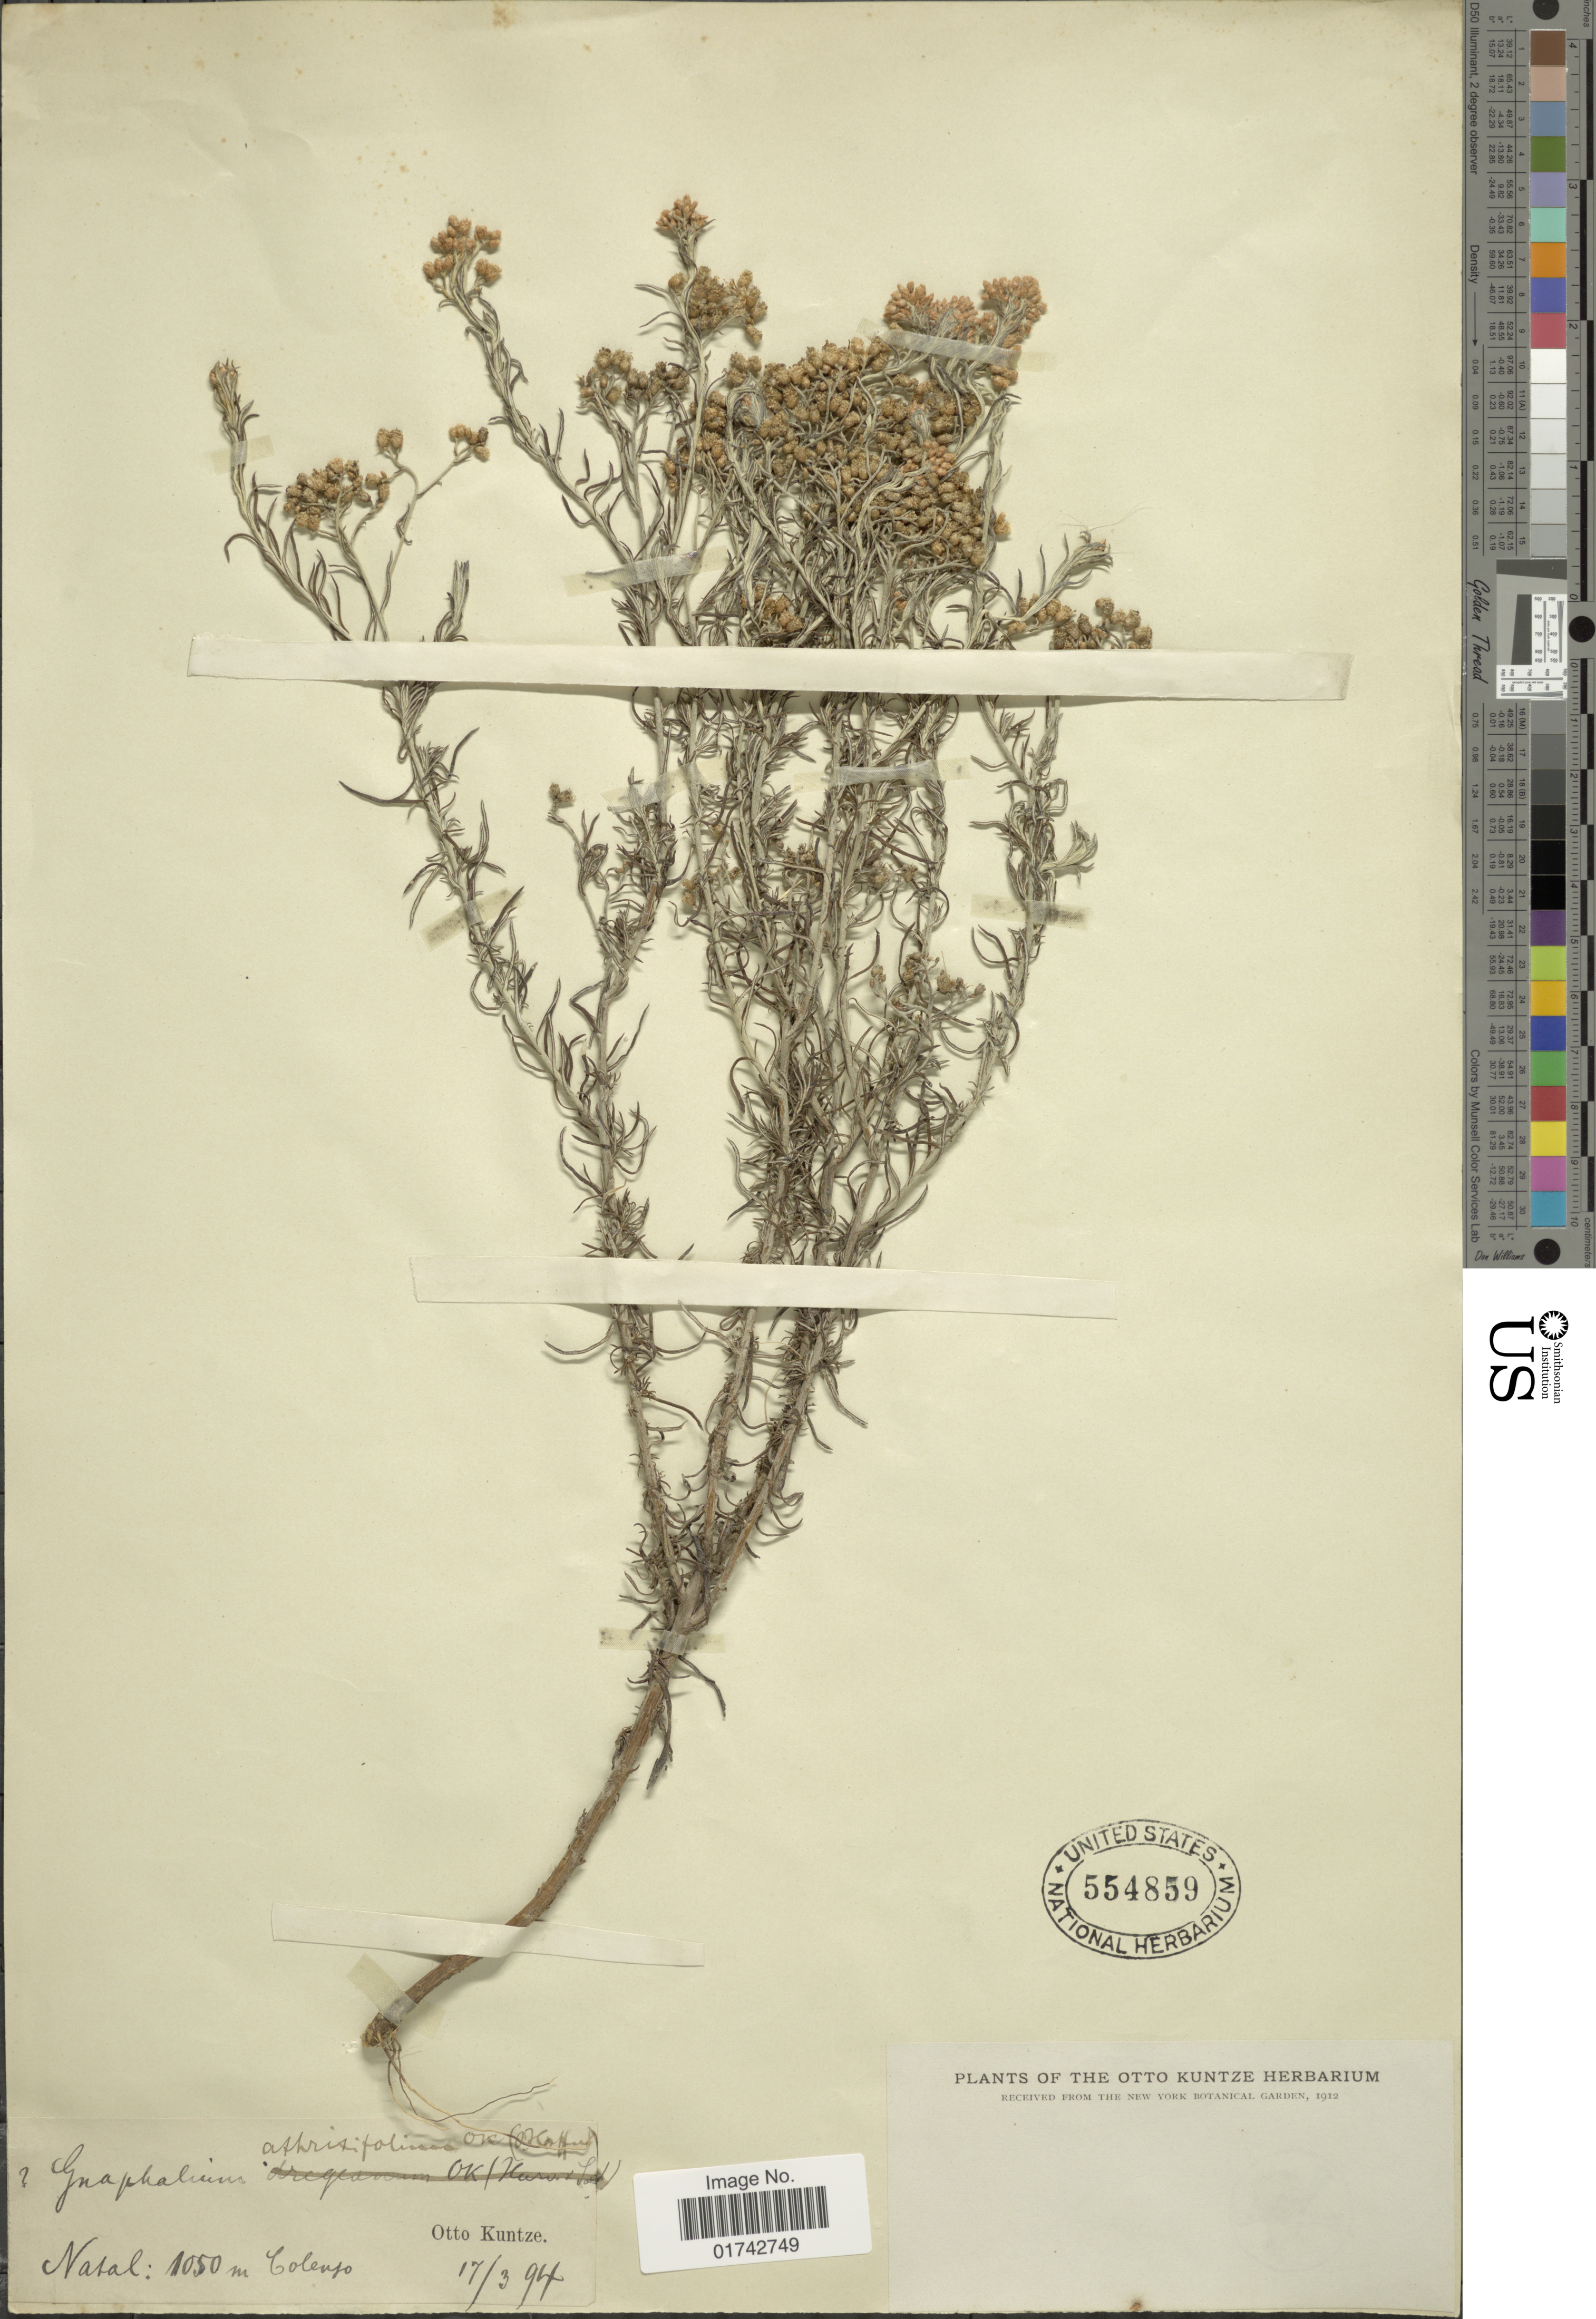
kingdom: Plantae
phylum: Tracheophyta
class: Magnoliopsida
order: Asterales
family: Asteraceae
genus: Helichrysum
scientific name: Helichrysum athrixiifolium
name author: (Kuntze) Moeser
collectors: C.E.O. Kuntze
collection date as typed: Transcribed d/m/y: 17/3/94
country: South Africa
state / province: KwaZulu-Natal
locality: Natal. Colenso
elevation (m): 1050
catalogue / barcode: US 554859